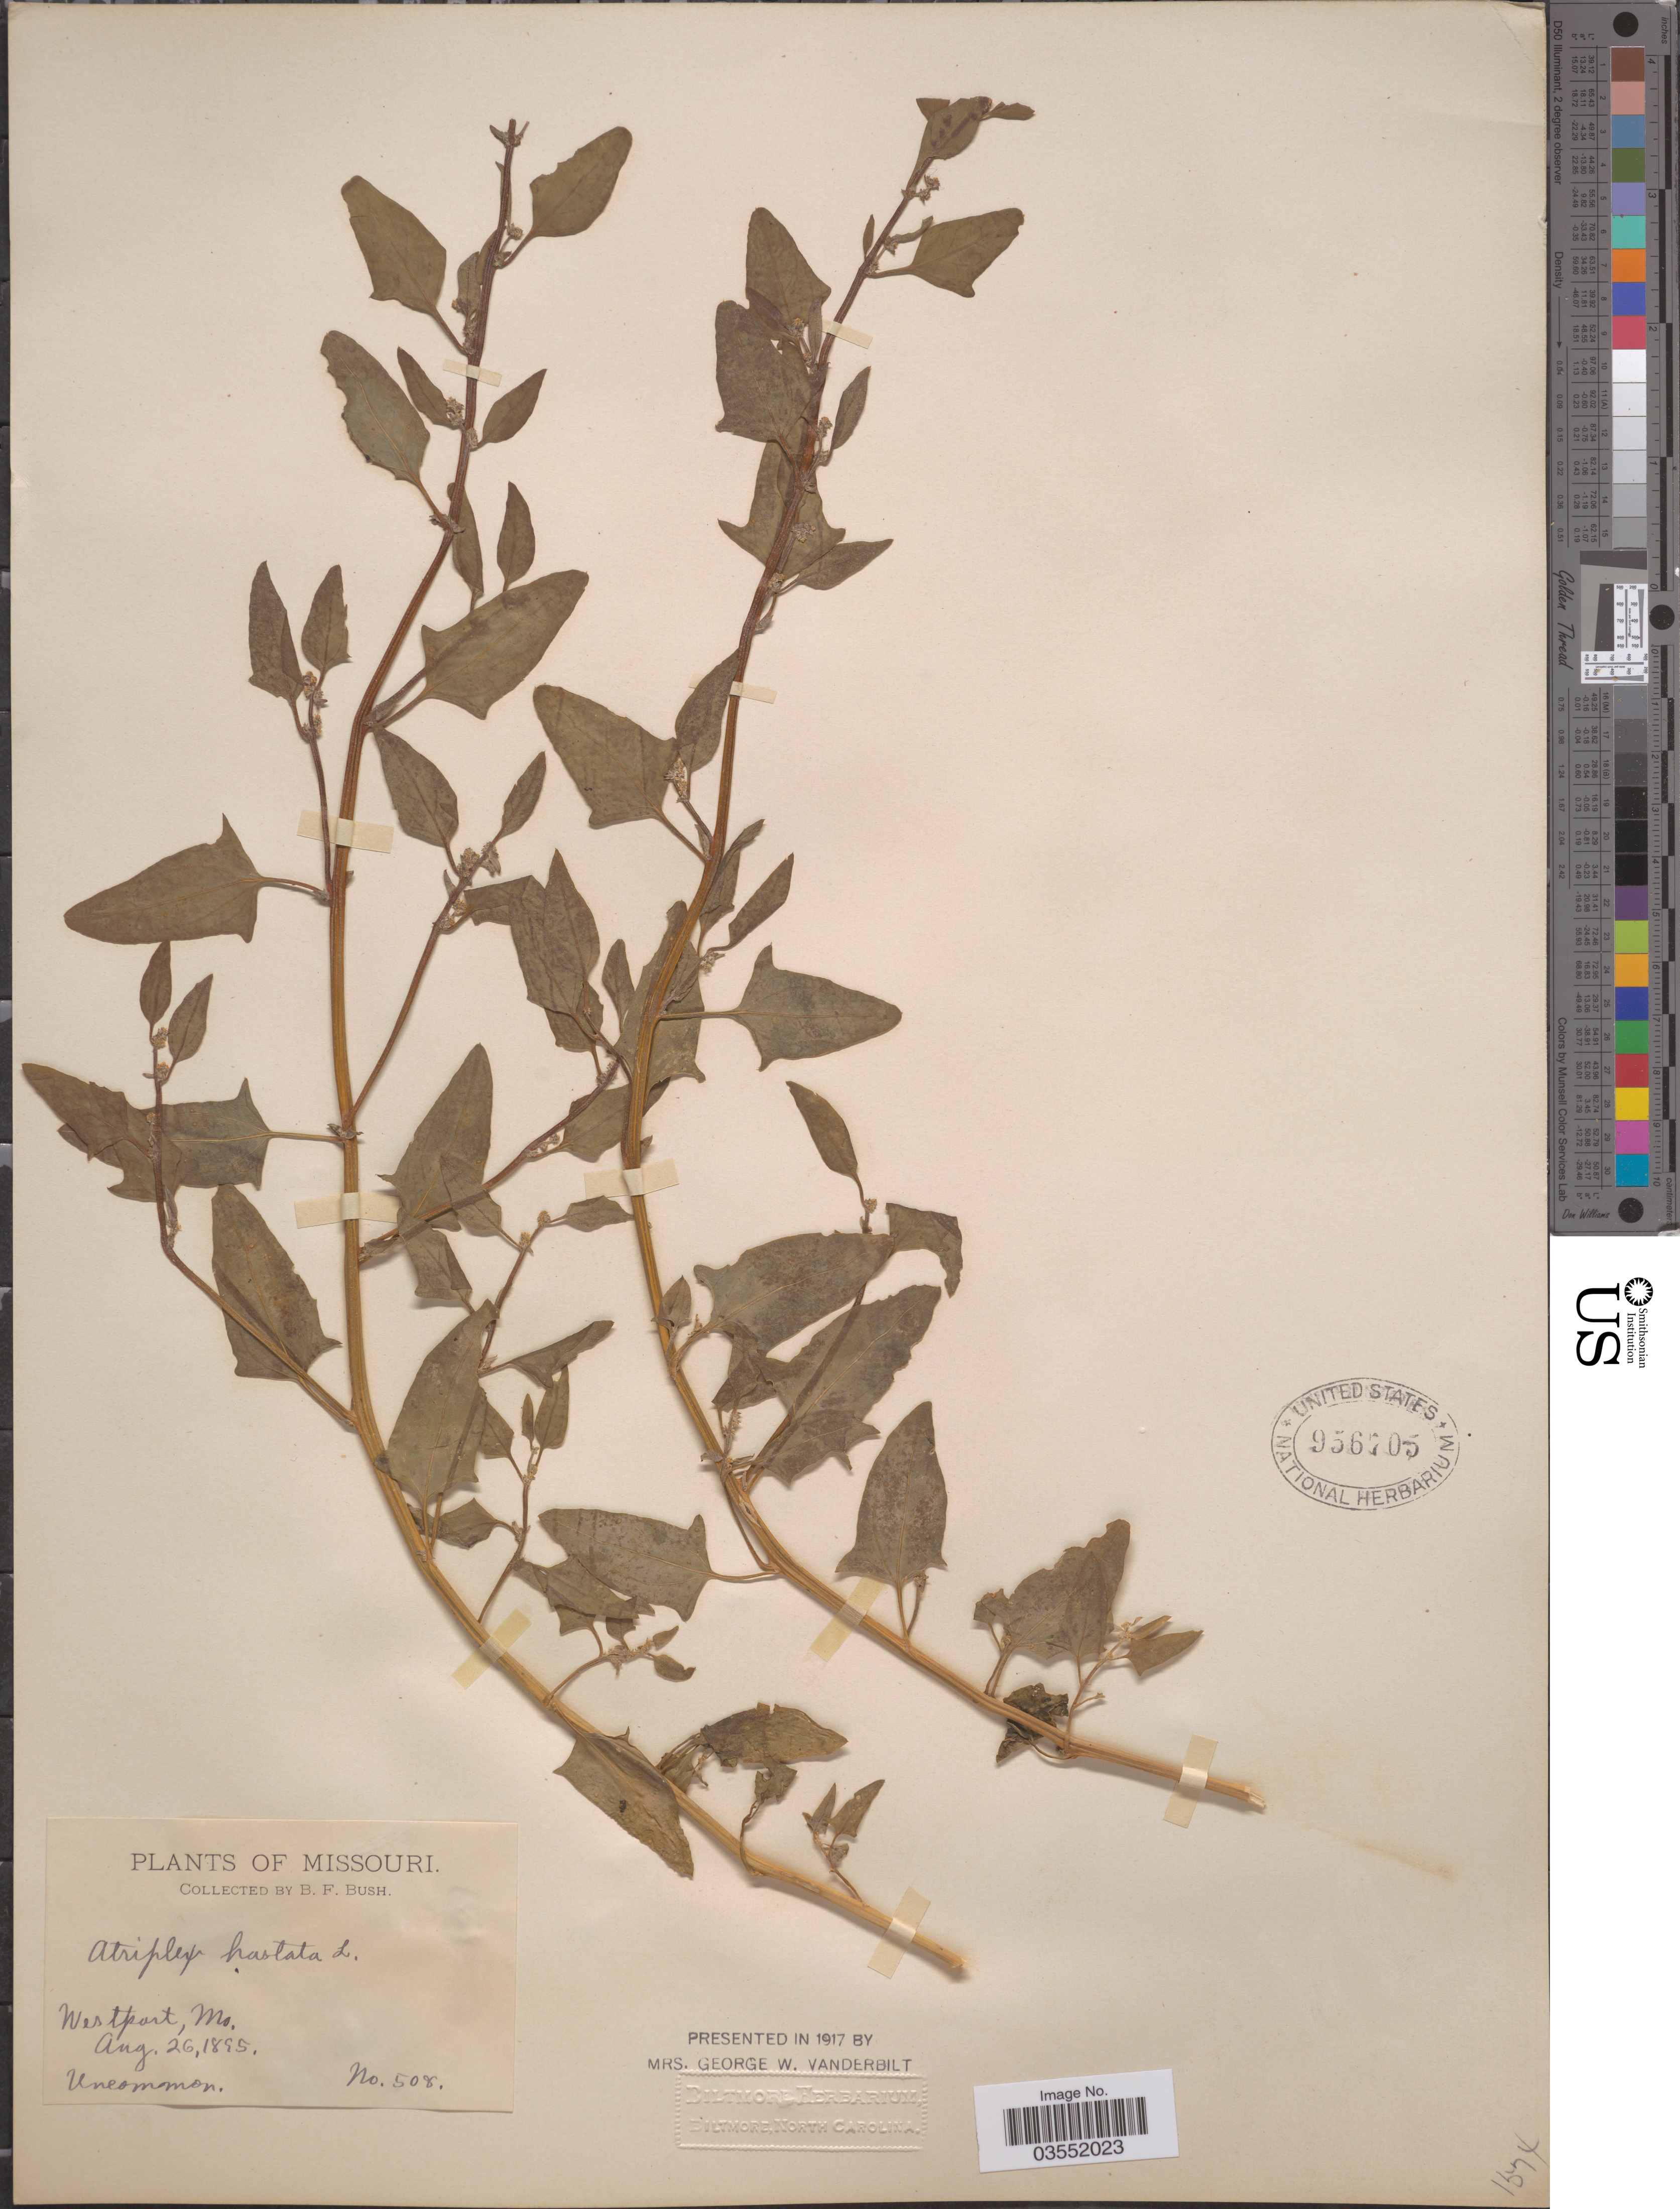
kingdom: Plantae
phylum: Tracheophyta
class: Magnoliopsida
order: Caryophyllales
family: Amaranthaceae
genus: Atriplex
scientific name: Atriplex hastata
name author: L.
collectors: B. F. Bush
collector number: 508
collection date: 1895-08-26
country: United States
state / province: Missouri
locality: Westport.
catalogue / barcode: US 956705